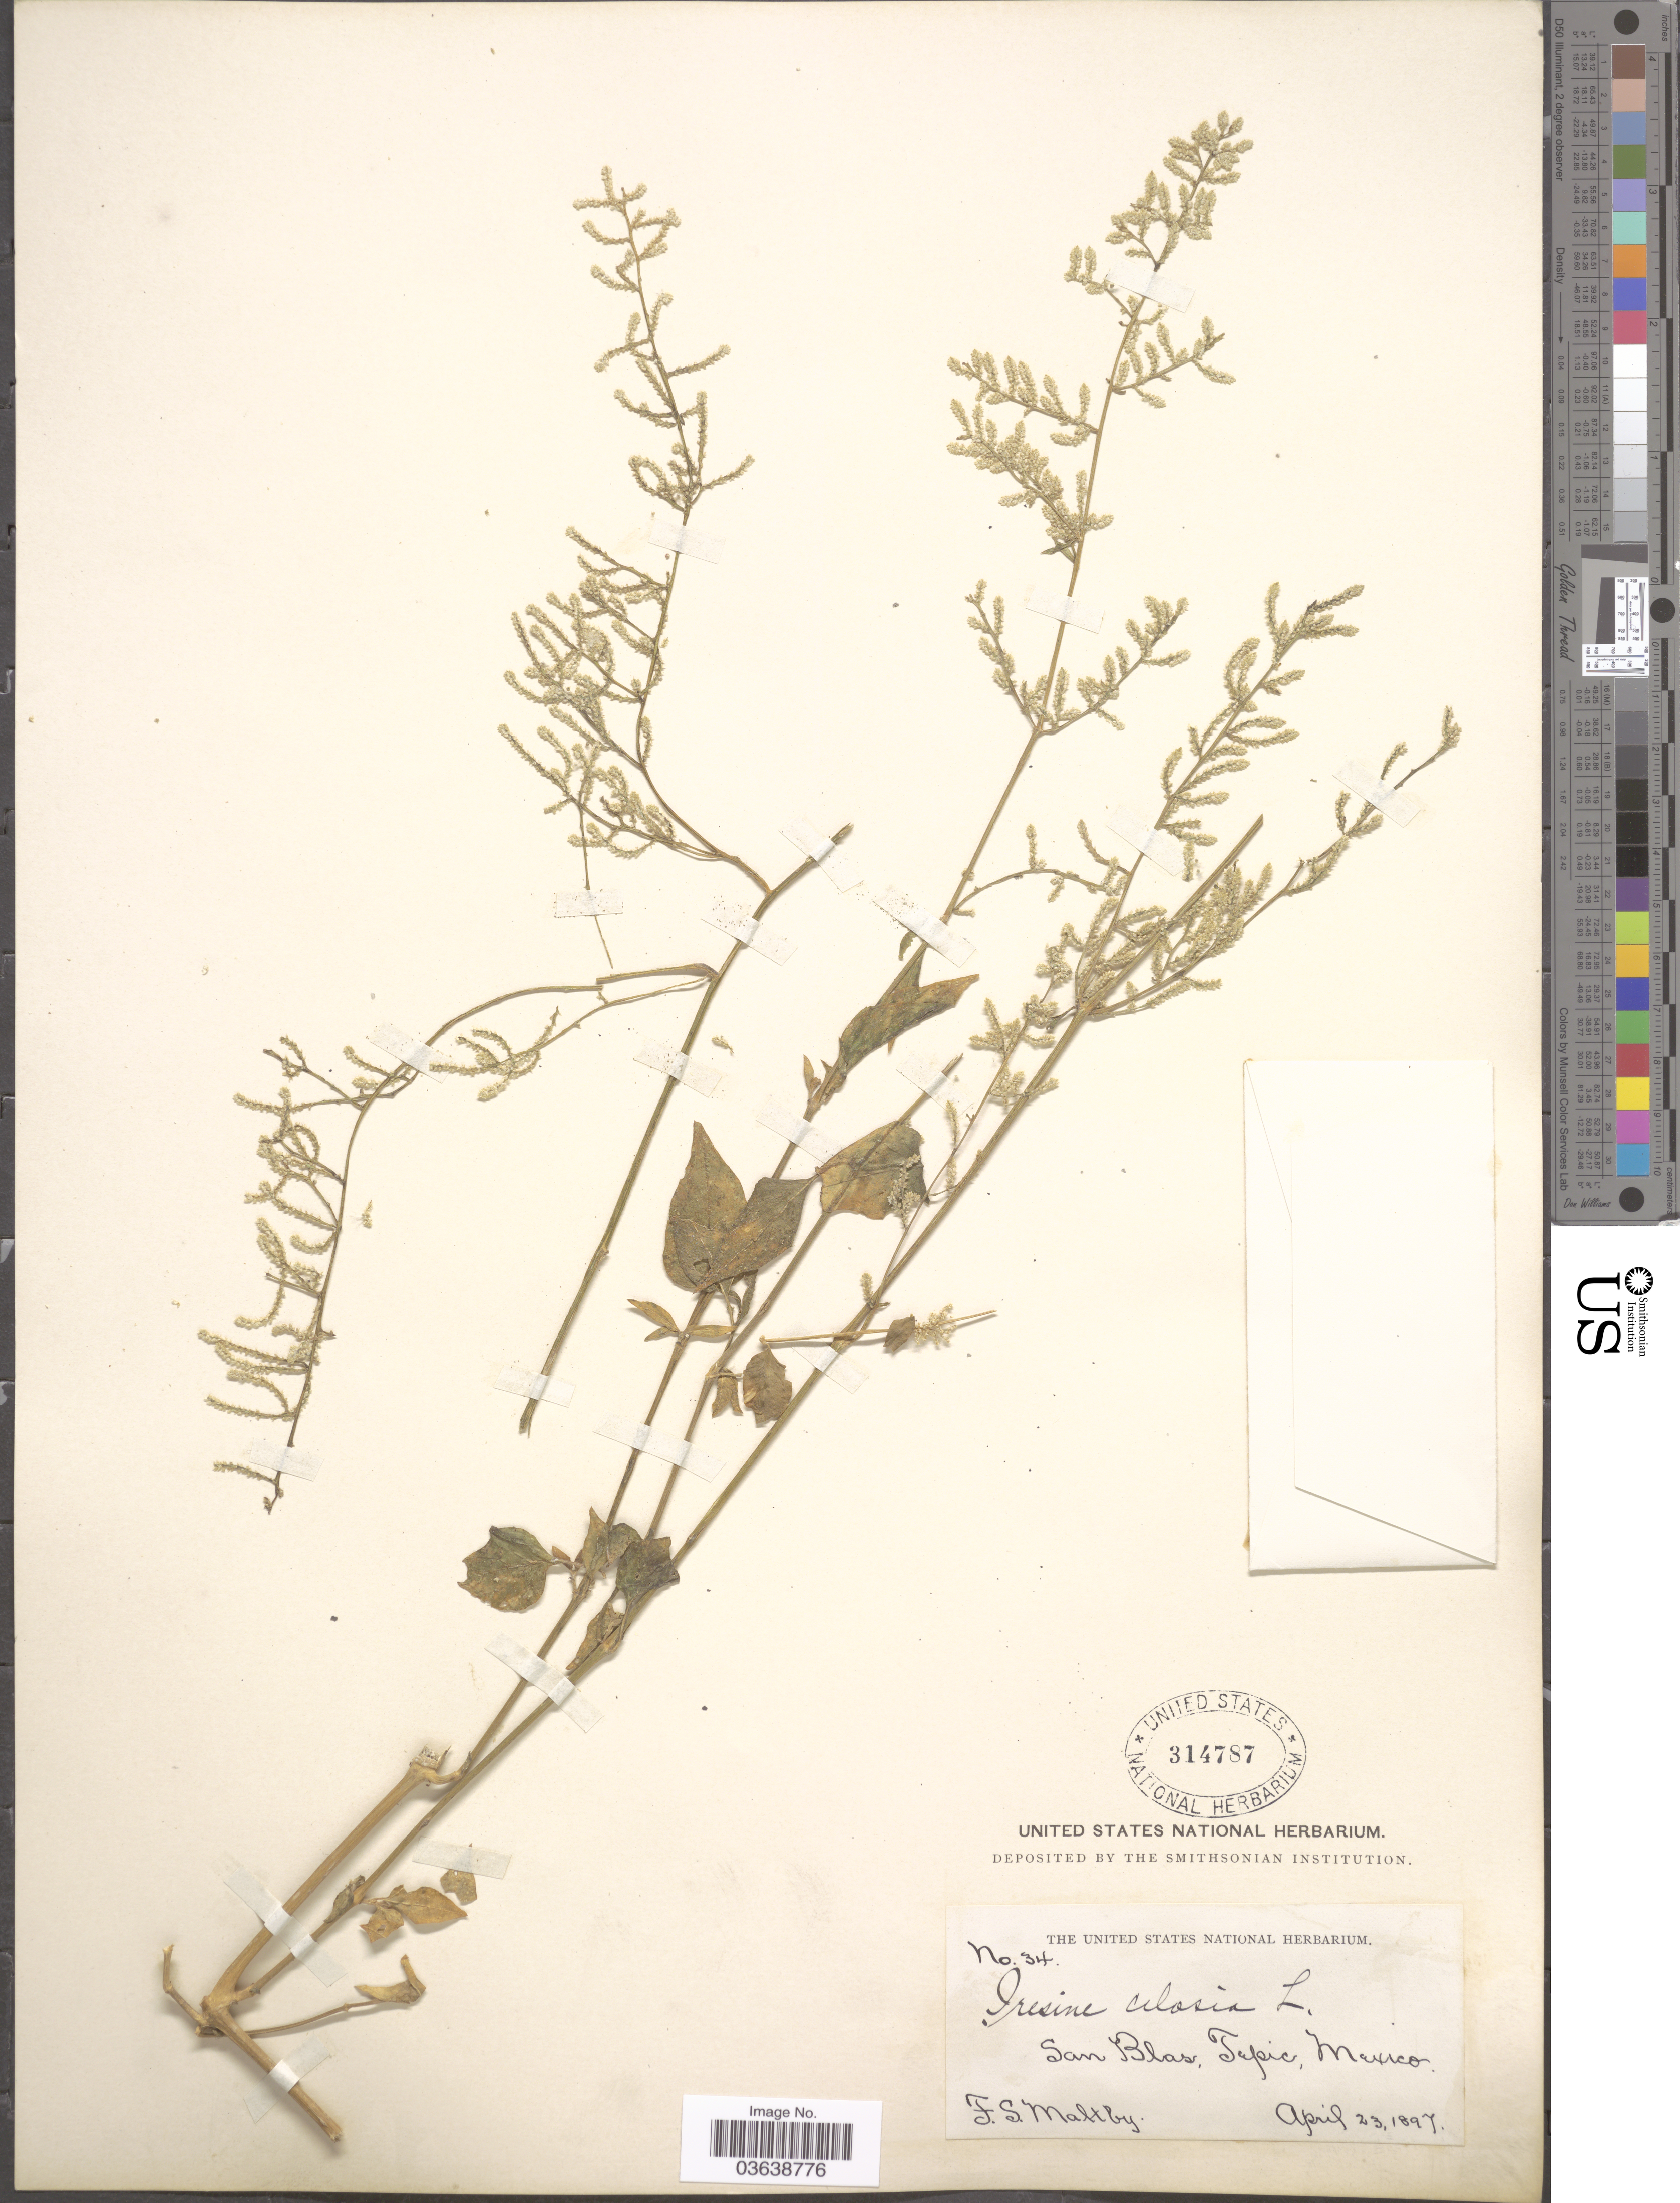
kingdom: Plantae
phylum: Tracheophyta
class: Magnoliopsida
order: Caryophyllales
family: Amaranthaceae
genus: Iresine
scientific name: Iresine celosia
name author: L.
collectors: F. S. Maltby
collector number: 34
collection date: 1897-04-23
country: Mexico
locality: San Blas, Tepic.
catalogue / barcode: US 314787